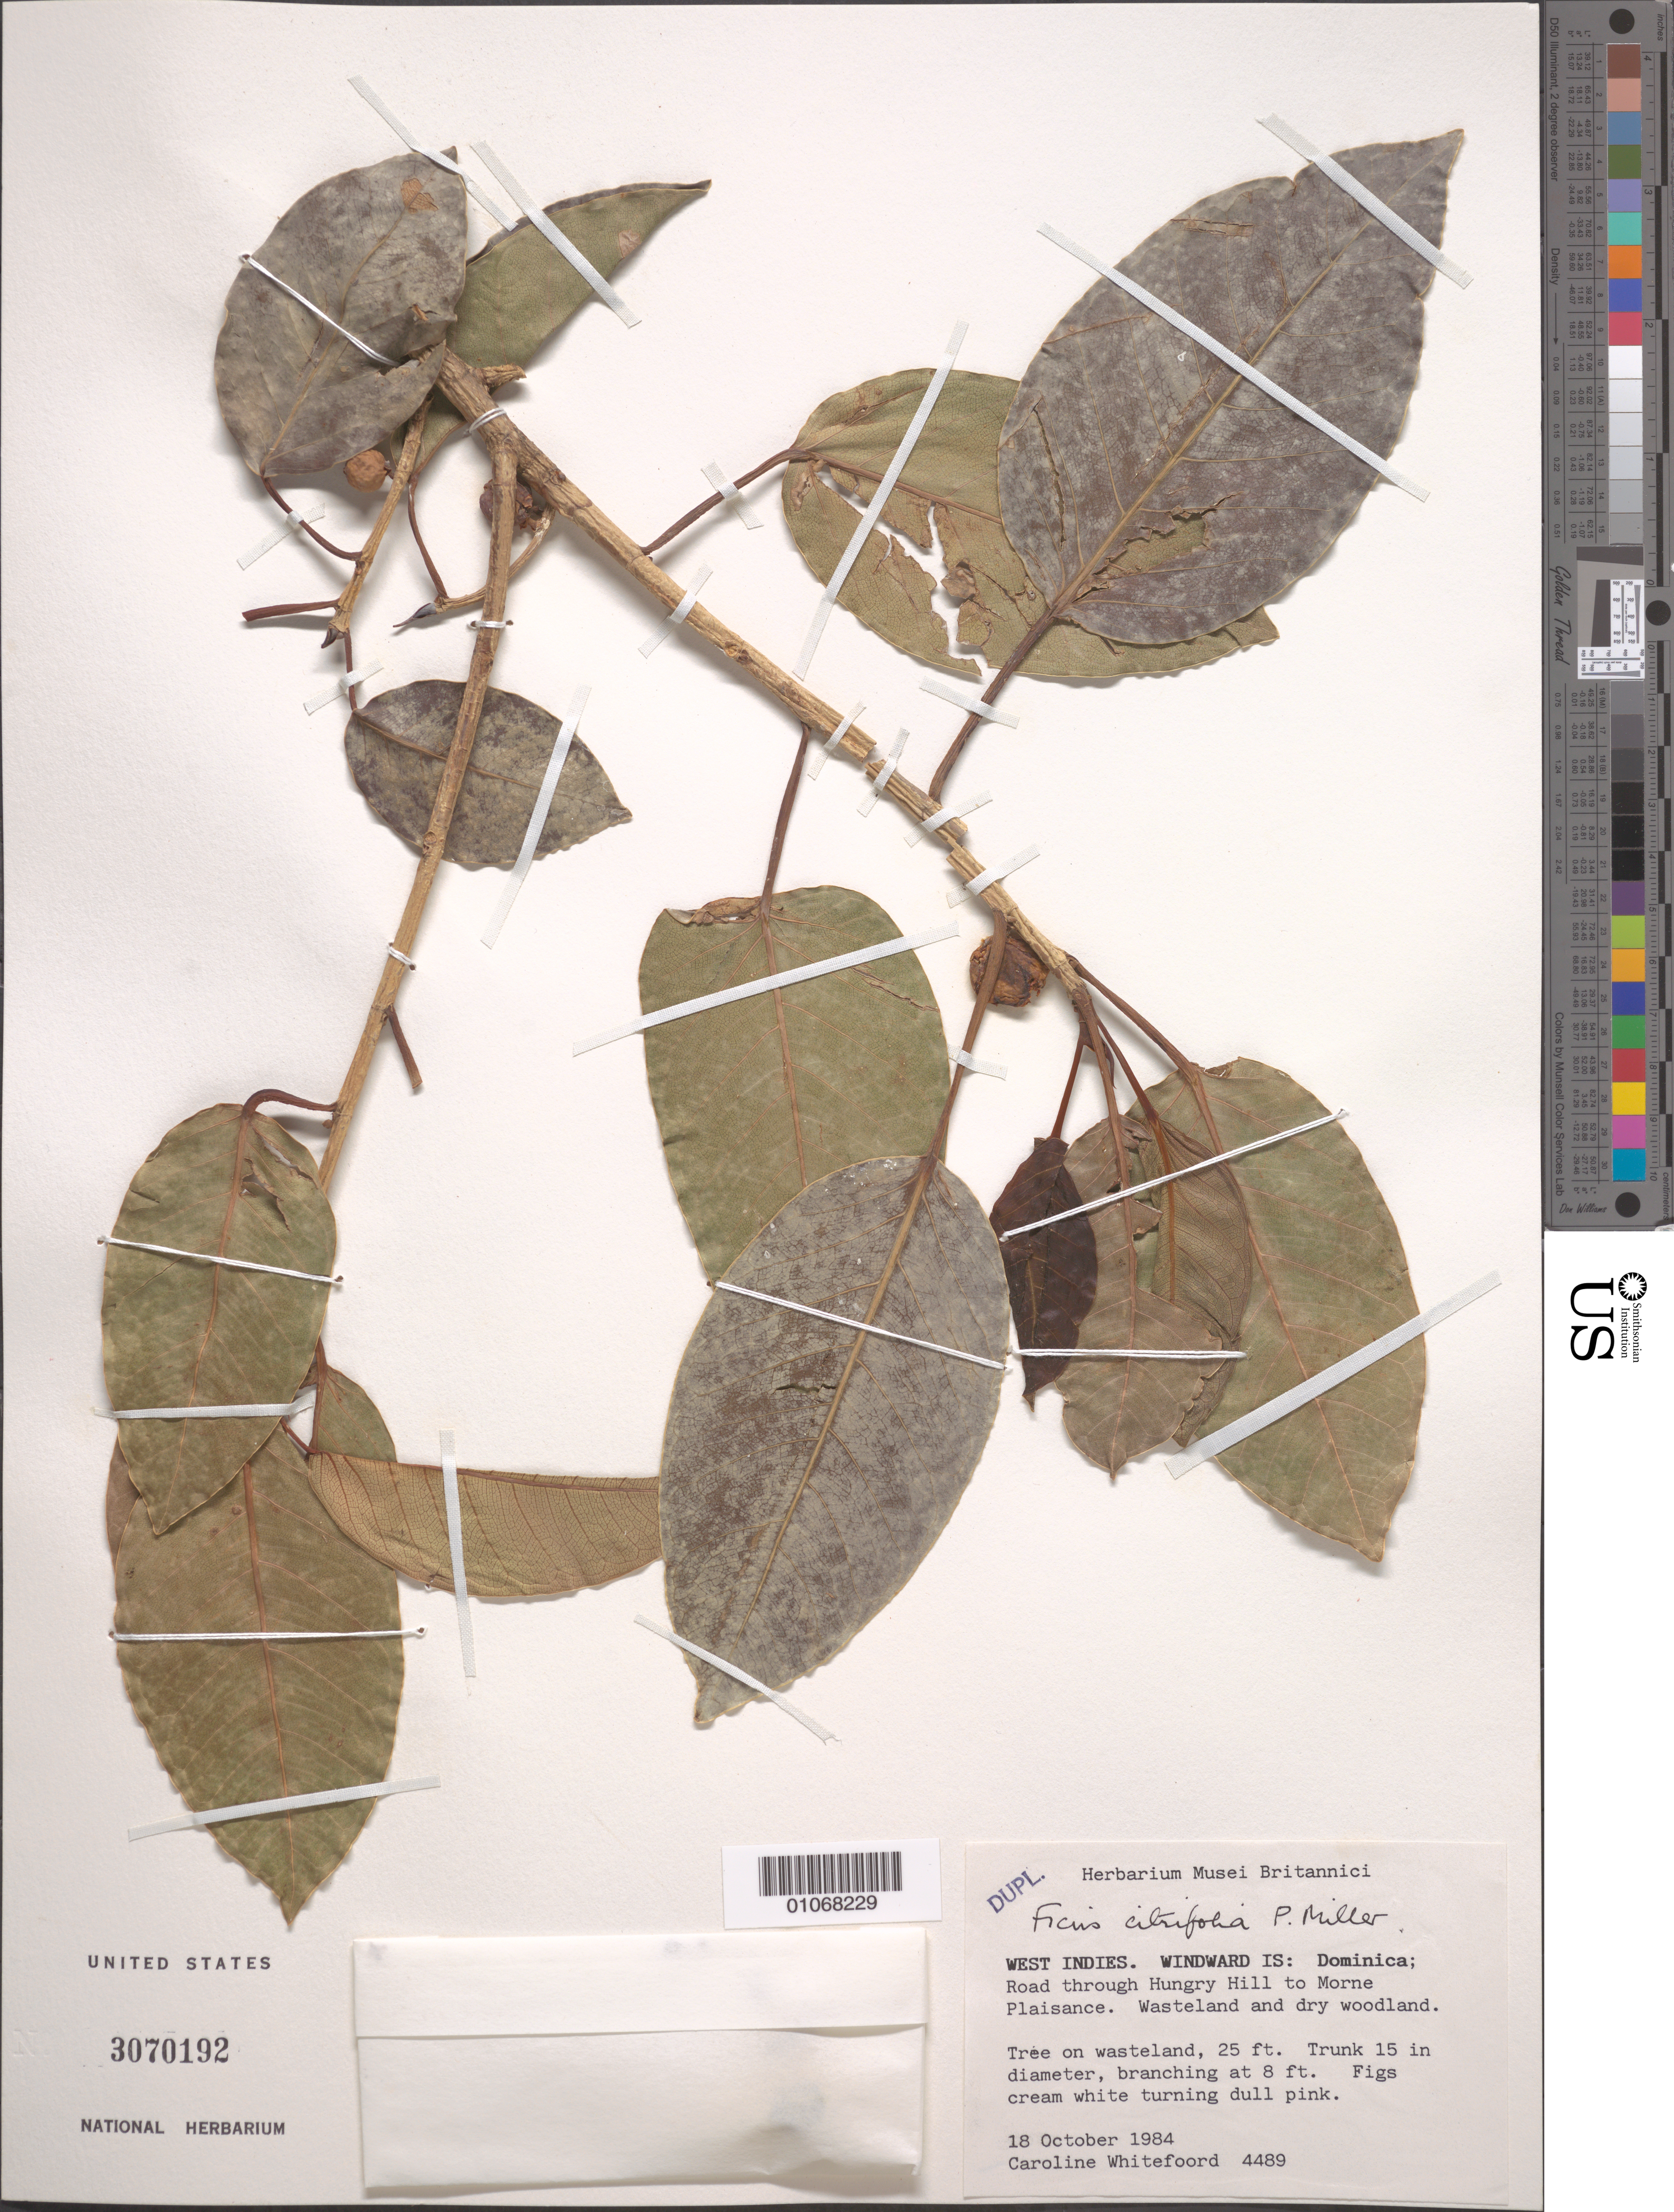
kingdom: Plantae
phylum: Tracheophyta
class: Magnoliopsida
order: Rosales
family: Moraceae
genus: Ficus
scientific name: Ficus citrifolia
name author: Mill.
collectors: C. Whitefoord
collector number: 4489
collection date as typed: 18 Oct 1984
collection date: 1984-10-18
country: Dominica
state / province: St. John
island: Dominica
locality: Windward Is> Road through Hungry hill to Morne Plaisance. Wasteland and dry woodland.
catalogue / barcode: US 3070192